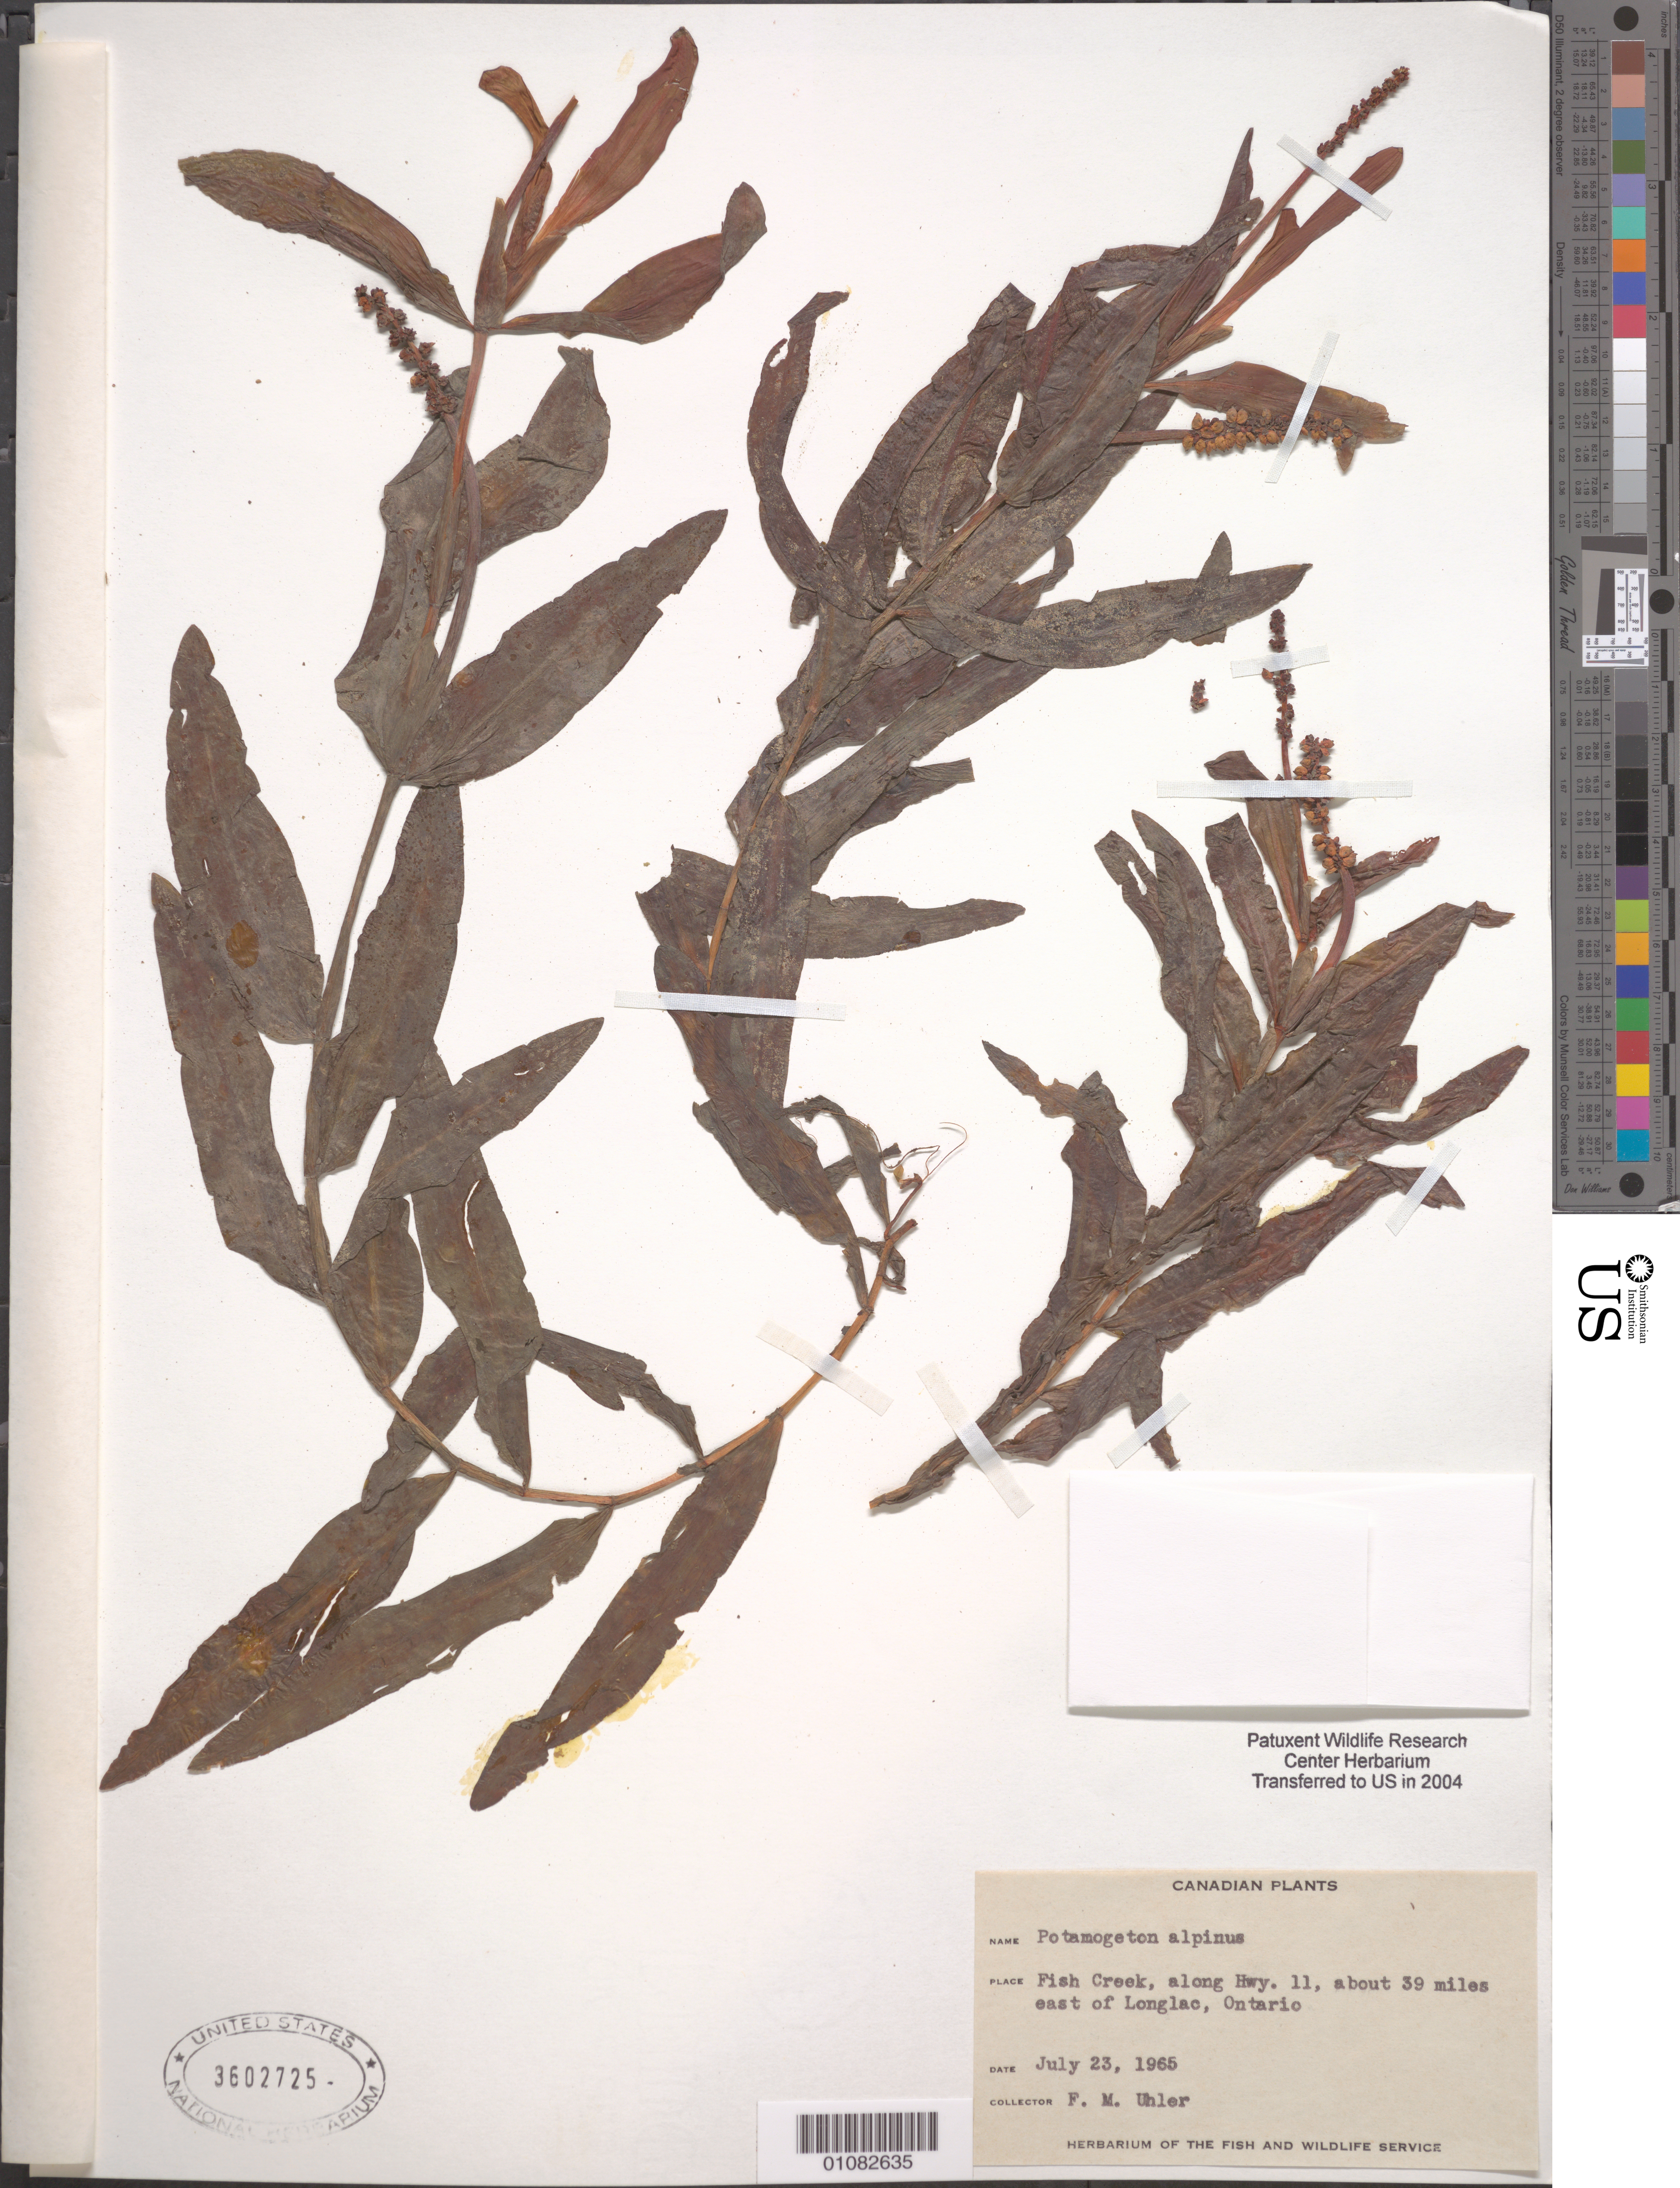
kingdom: Plantae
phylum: Tracheophyta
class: Liliopsida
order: Alismatales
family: Potamogetonaceae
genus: Potamogeton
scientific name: Potamogeton alpinus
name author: Balb.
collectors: F. Uhler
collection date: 1965-07-23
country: Canada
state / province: Ontario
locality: Fish Creek, along Hwy 11, about 39 mi. E of Longlac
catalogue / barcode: US 3602725